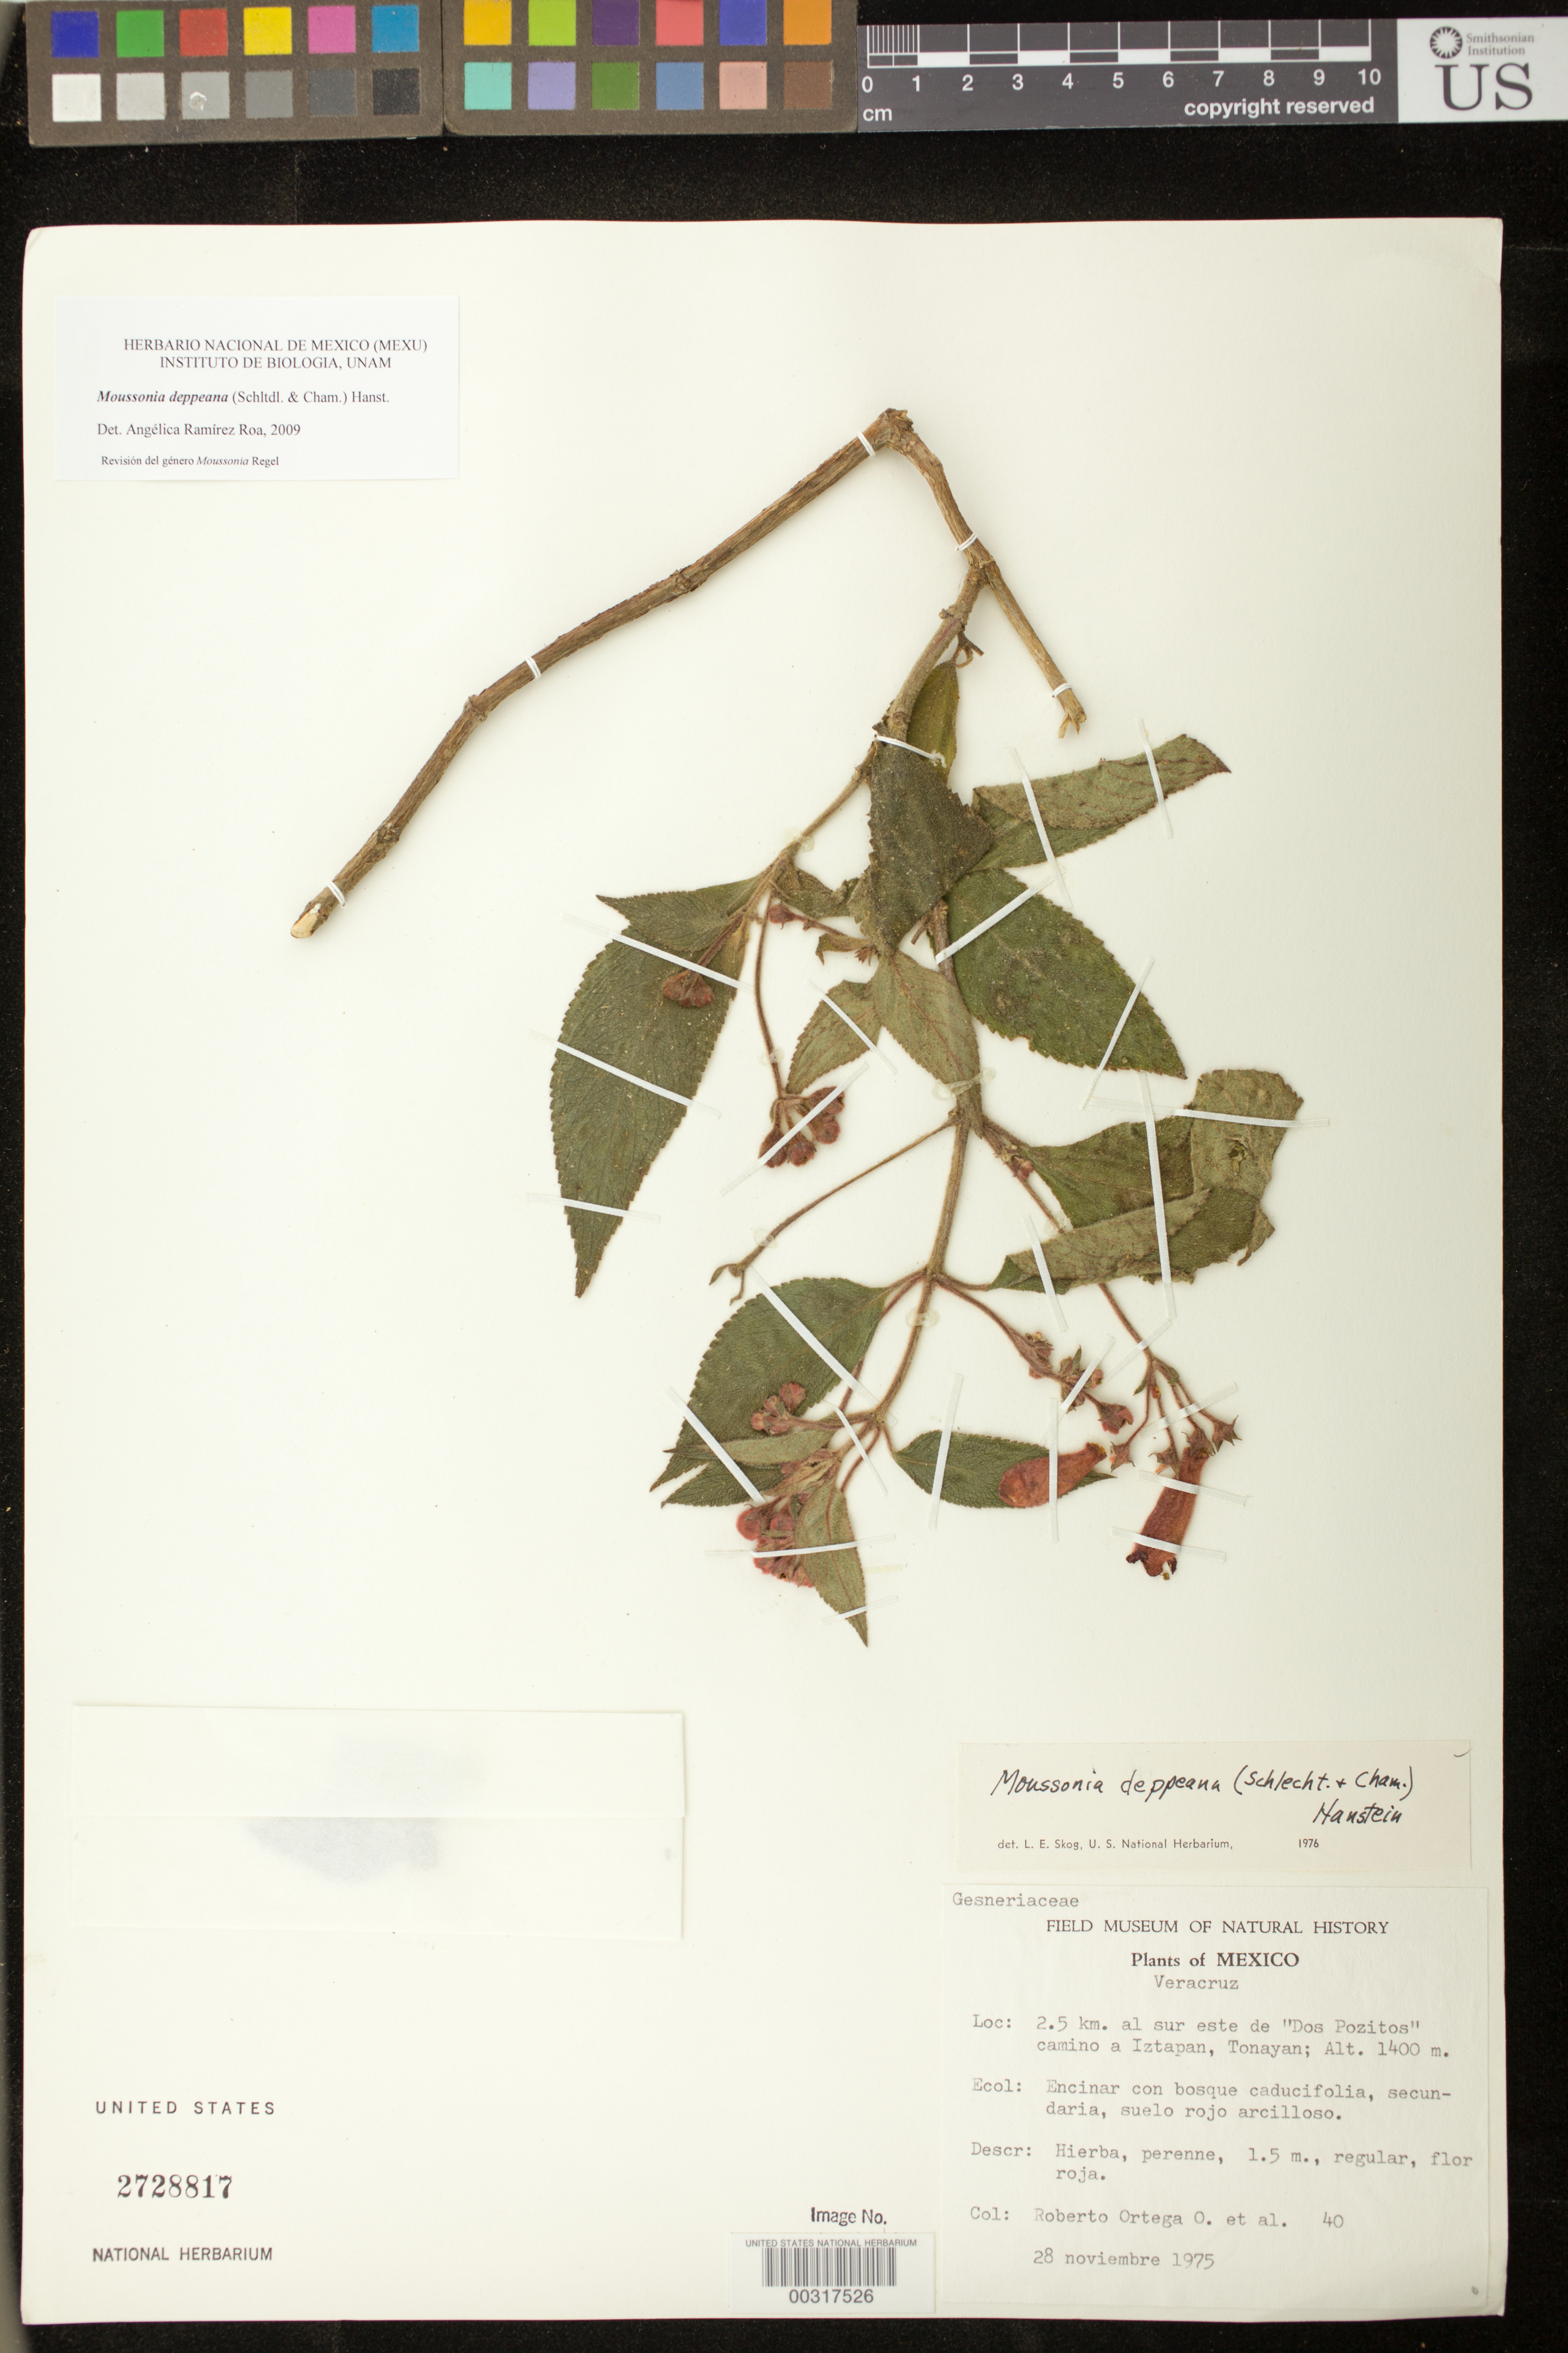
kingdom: Plantae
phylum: Tracheophyta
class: Magnoliopsida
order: Lamiales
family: Gesneriaceae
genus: Moussonia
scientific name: Moussonia deppeana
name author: (Schltdl. & Cham.) Klotzsch ex Hanst.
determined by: Ramírez-Roa, A.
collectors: R. Ortega & et al.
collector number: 40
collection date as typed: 28 Nov 1975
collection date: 1975-11-28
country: Mexico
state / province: Veracruz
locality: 2.5 km SE of "Dos Pozitos" road to Iztapan, Tonayan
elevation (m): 1400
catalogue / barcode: US 2728817